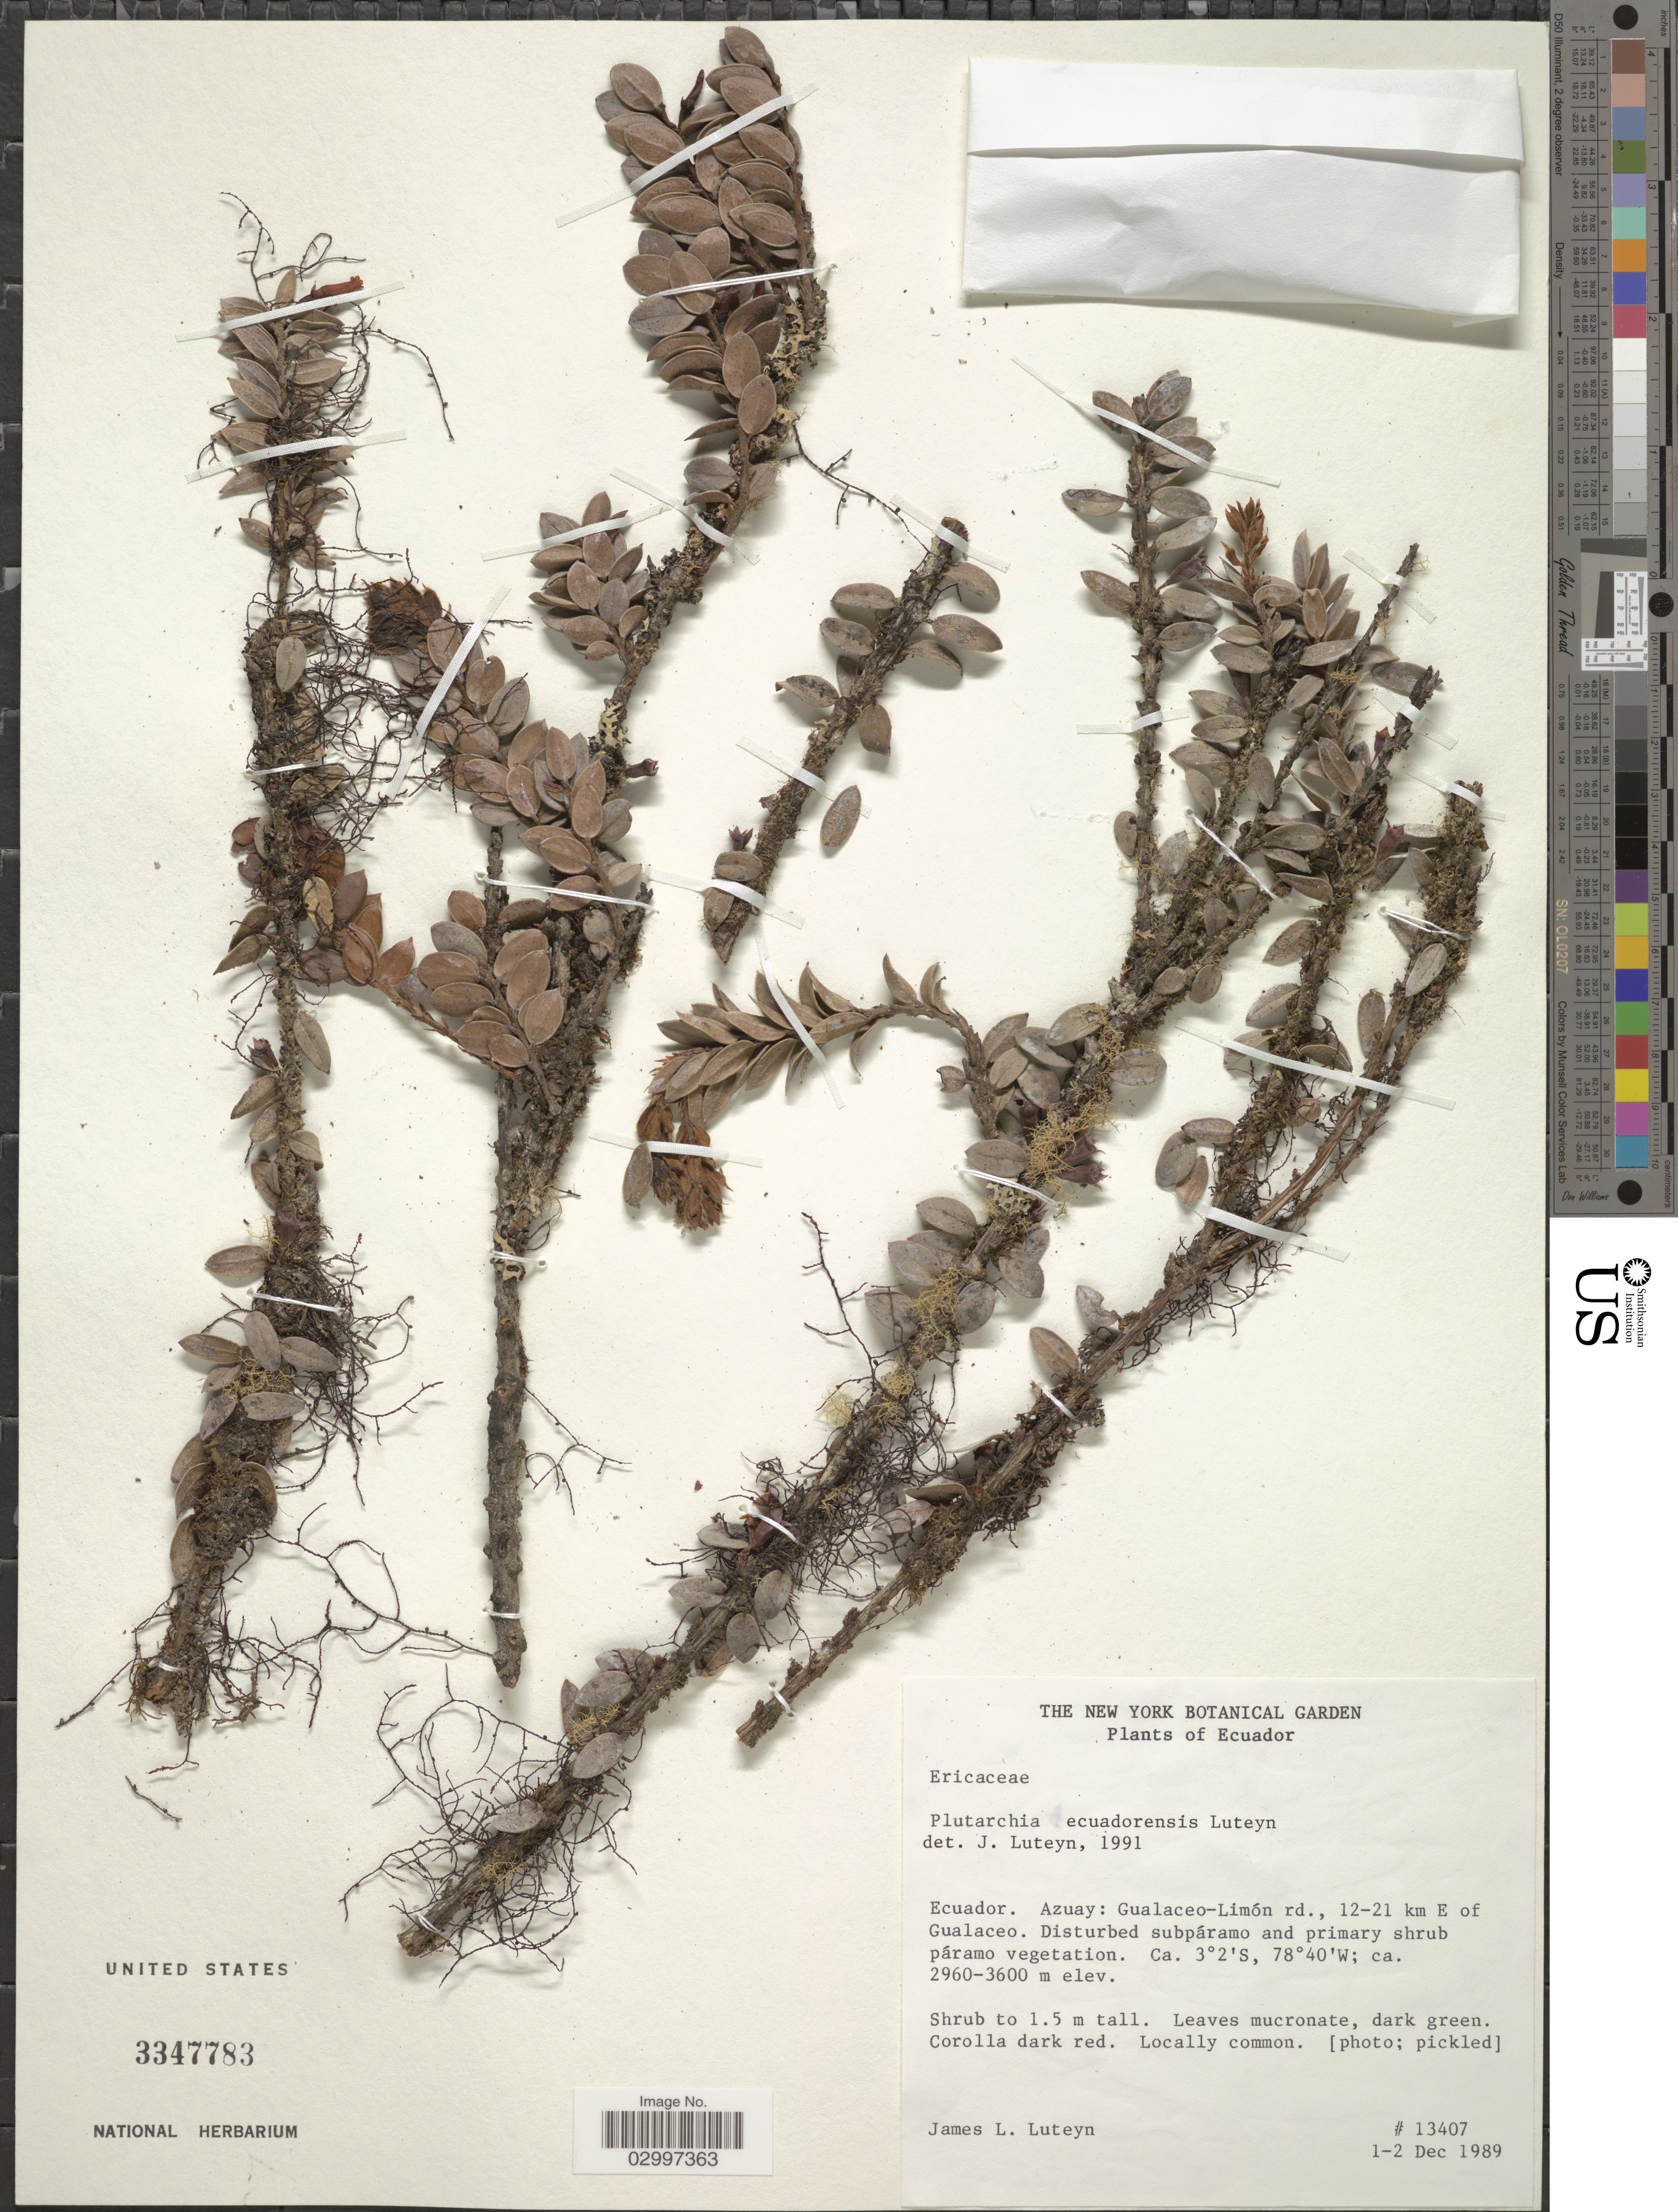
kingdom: Plantae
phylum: Tracheophyta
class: Magnoliopsida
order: Ericales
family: Ericaceae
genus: Plutarchia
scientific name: Plutarchia ecuadorensis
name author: Luteyn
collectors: J. Luteyn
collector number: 13407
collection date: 1989-12-01/1989-12-02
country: Ecuador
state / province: Azuay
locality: Gualaceo-Limón rd., 12-21 km E of Gualaceo.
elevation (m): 2960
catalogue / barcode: US 3347783